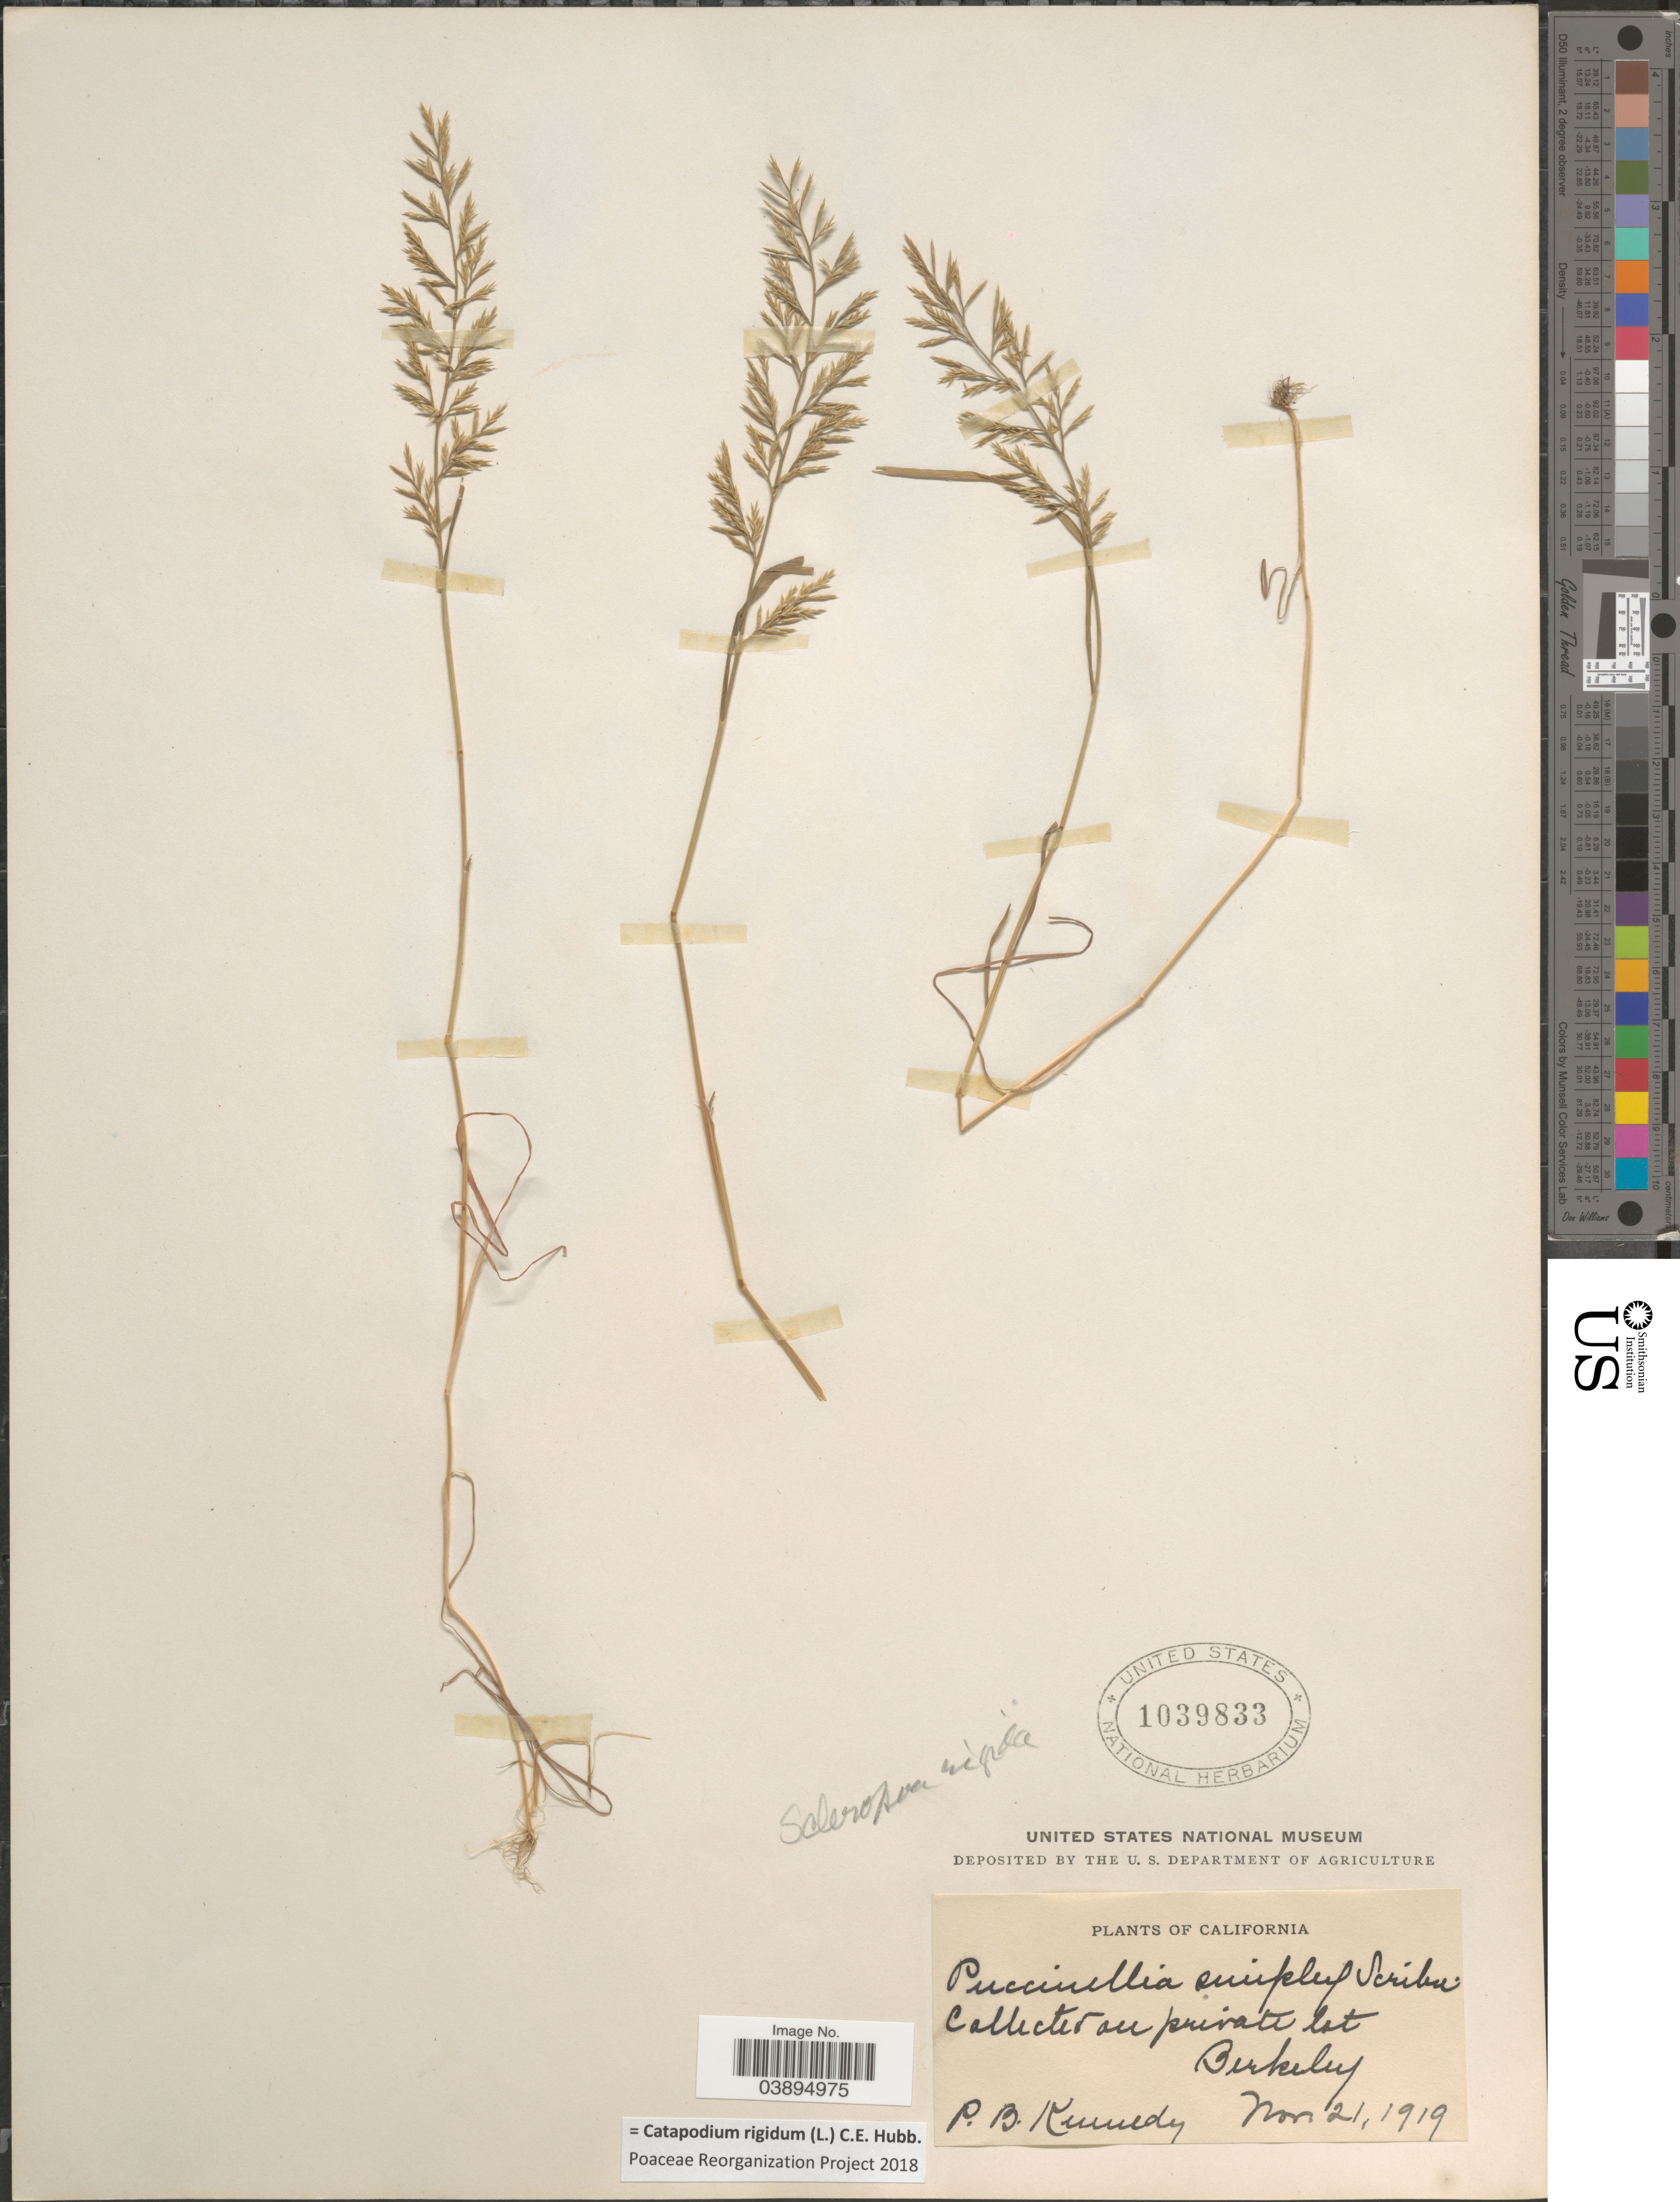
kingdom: Plantae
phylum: Tracheophyta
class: Liliopsida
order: Poales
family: Poaceae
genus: Catapodium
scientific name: Catapodium rigidum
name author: (L.) C.E. Hubb.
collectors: P. B. Kennedy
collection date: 1919-11-21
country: United States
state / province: California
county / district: Alameda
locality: On private lot. Berkeley.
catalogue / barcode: US 1039833